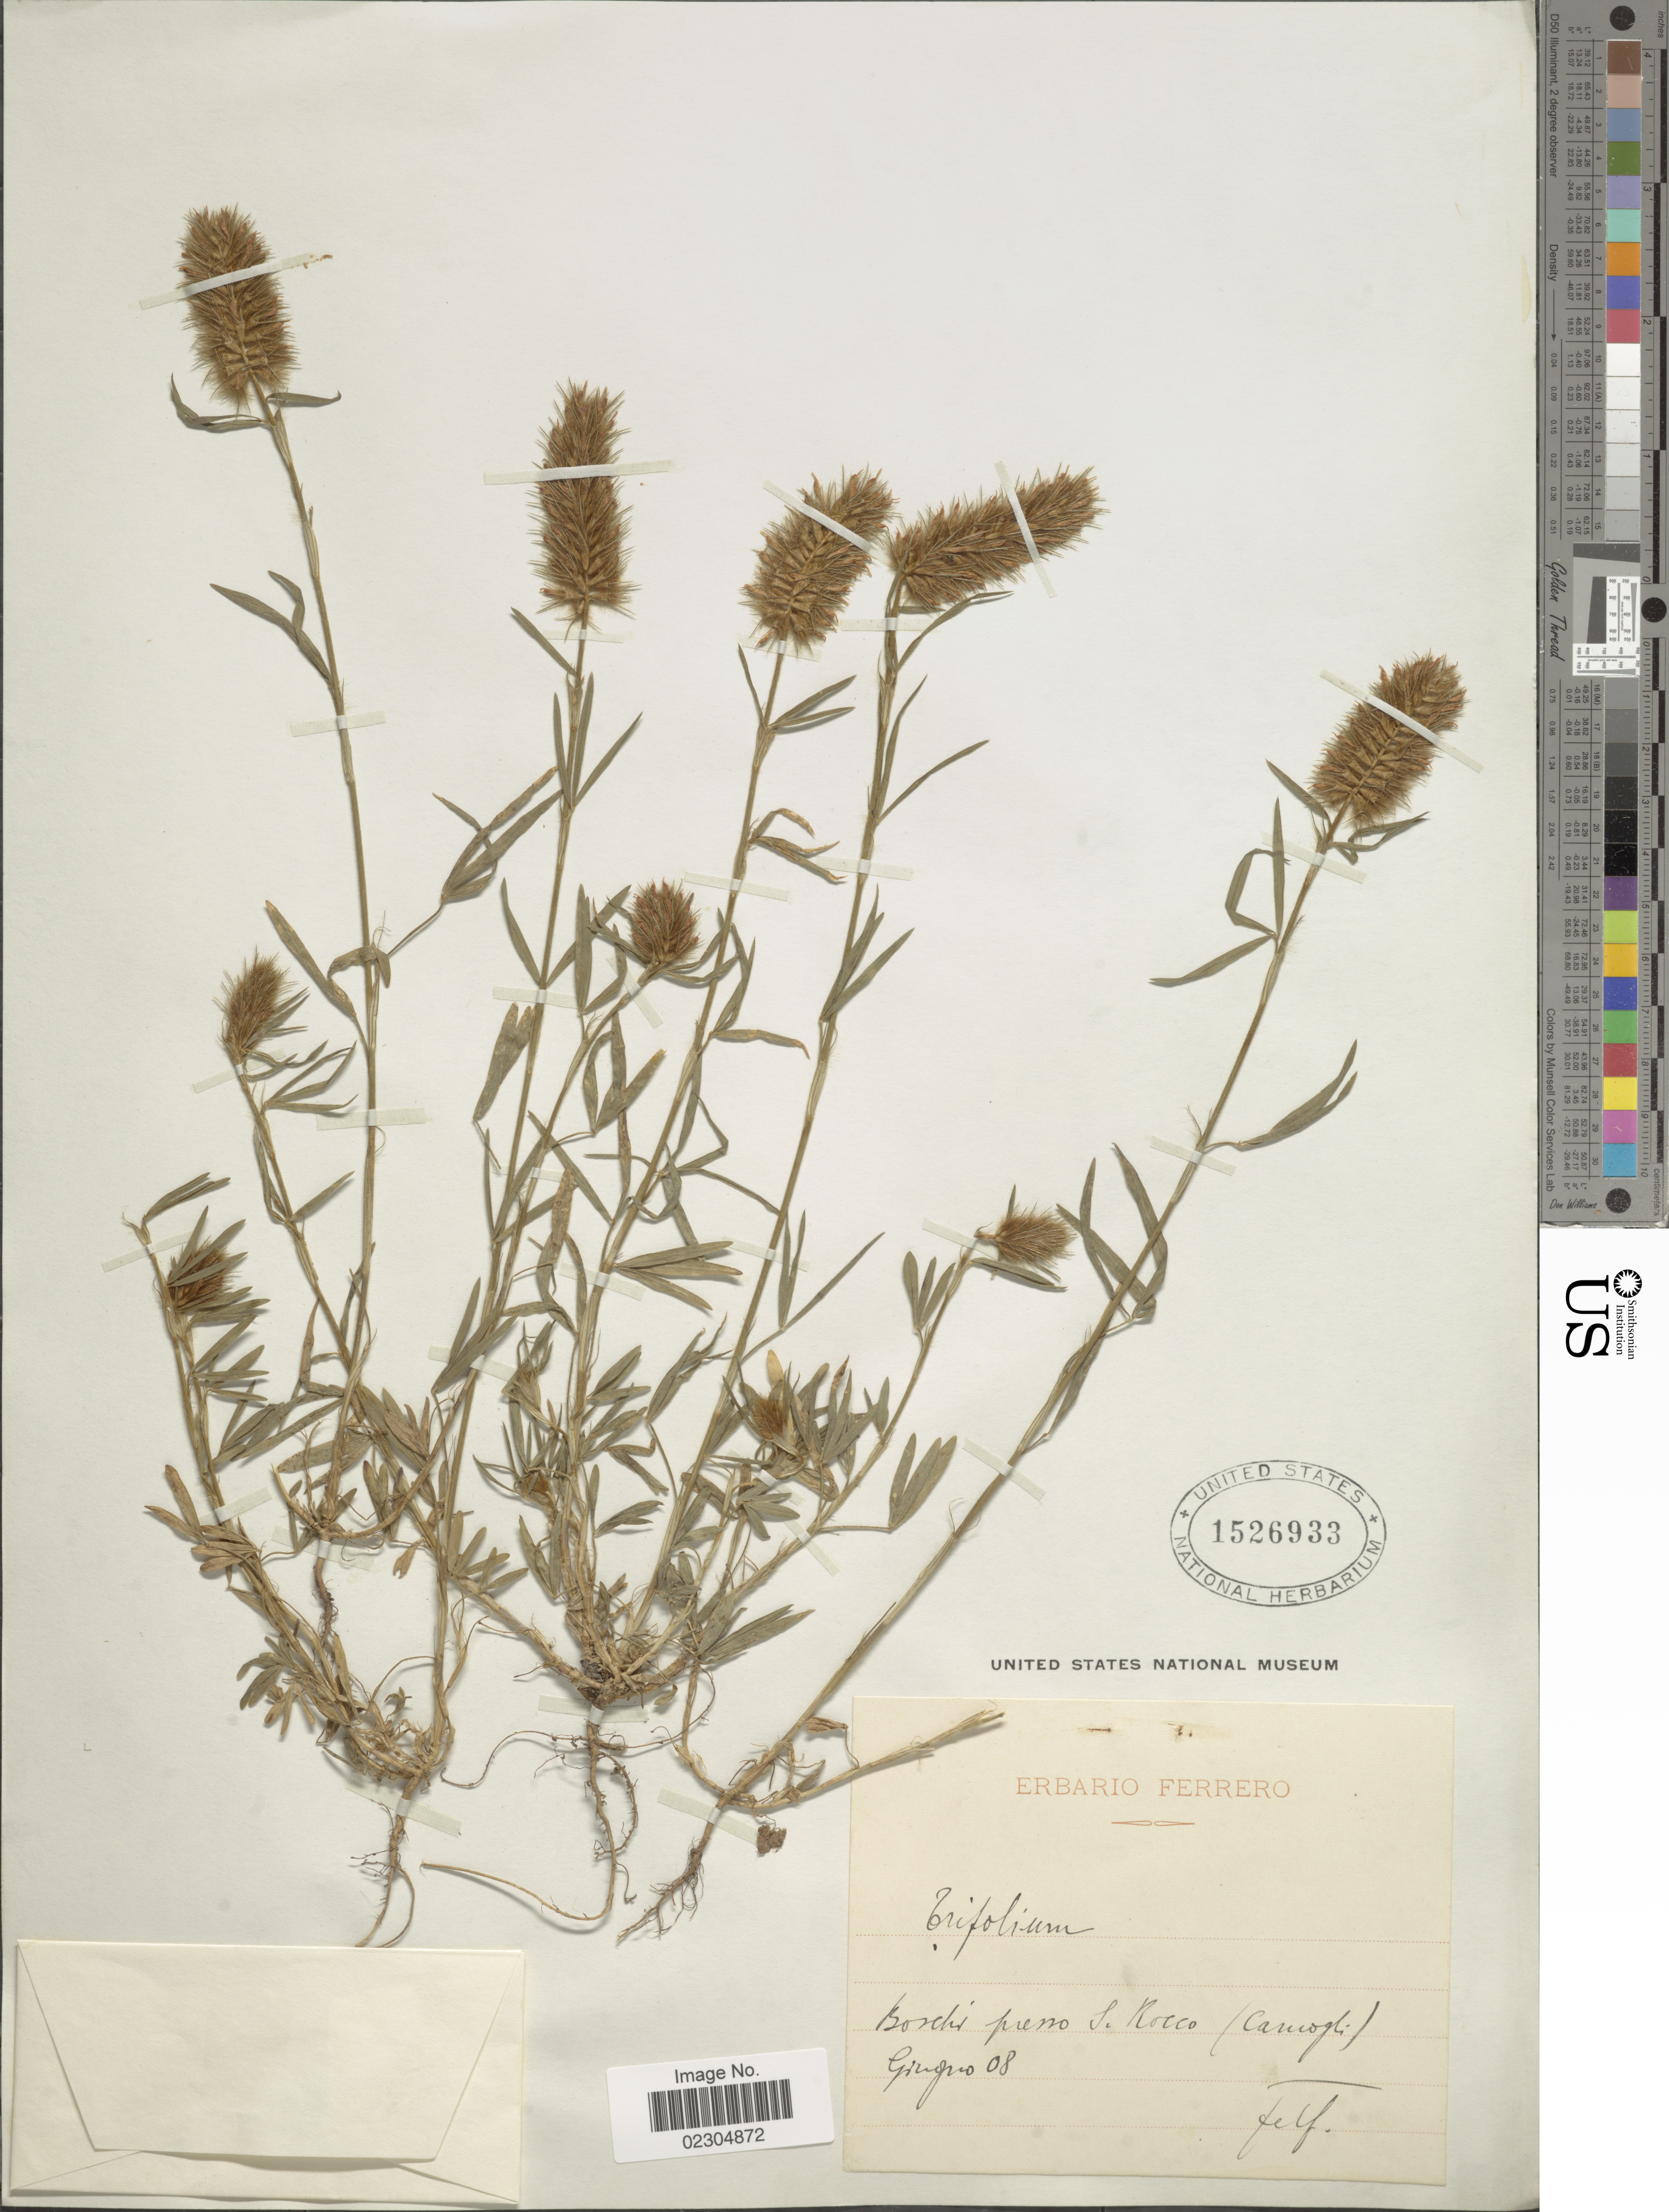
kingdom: Plantae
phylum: Tracheophyta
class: Magnoliopsida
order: Fabales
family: Fabaceae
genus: Trifolium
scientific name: Trifolium sp.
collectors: F. Ferrero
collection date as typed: Transcribed d/m/y: /6/8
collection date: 1908-06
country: Italy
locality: Boschi presso S. Rocco (Camogli) [interpreted]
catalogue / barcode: US 1526933